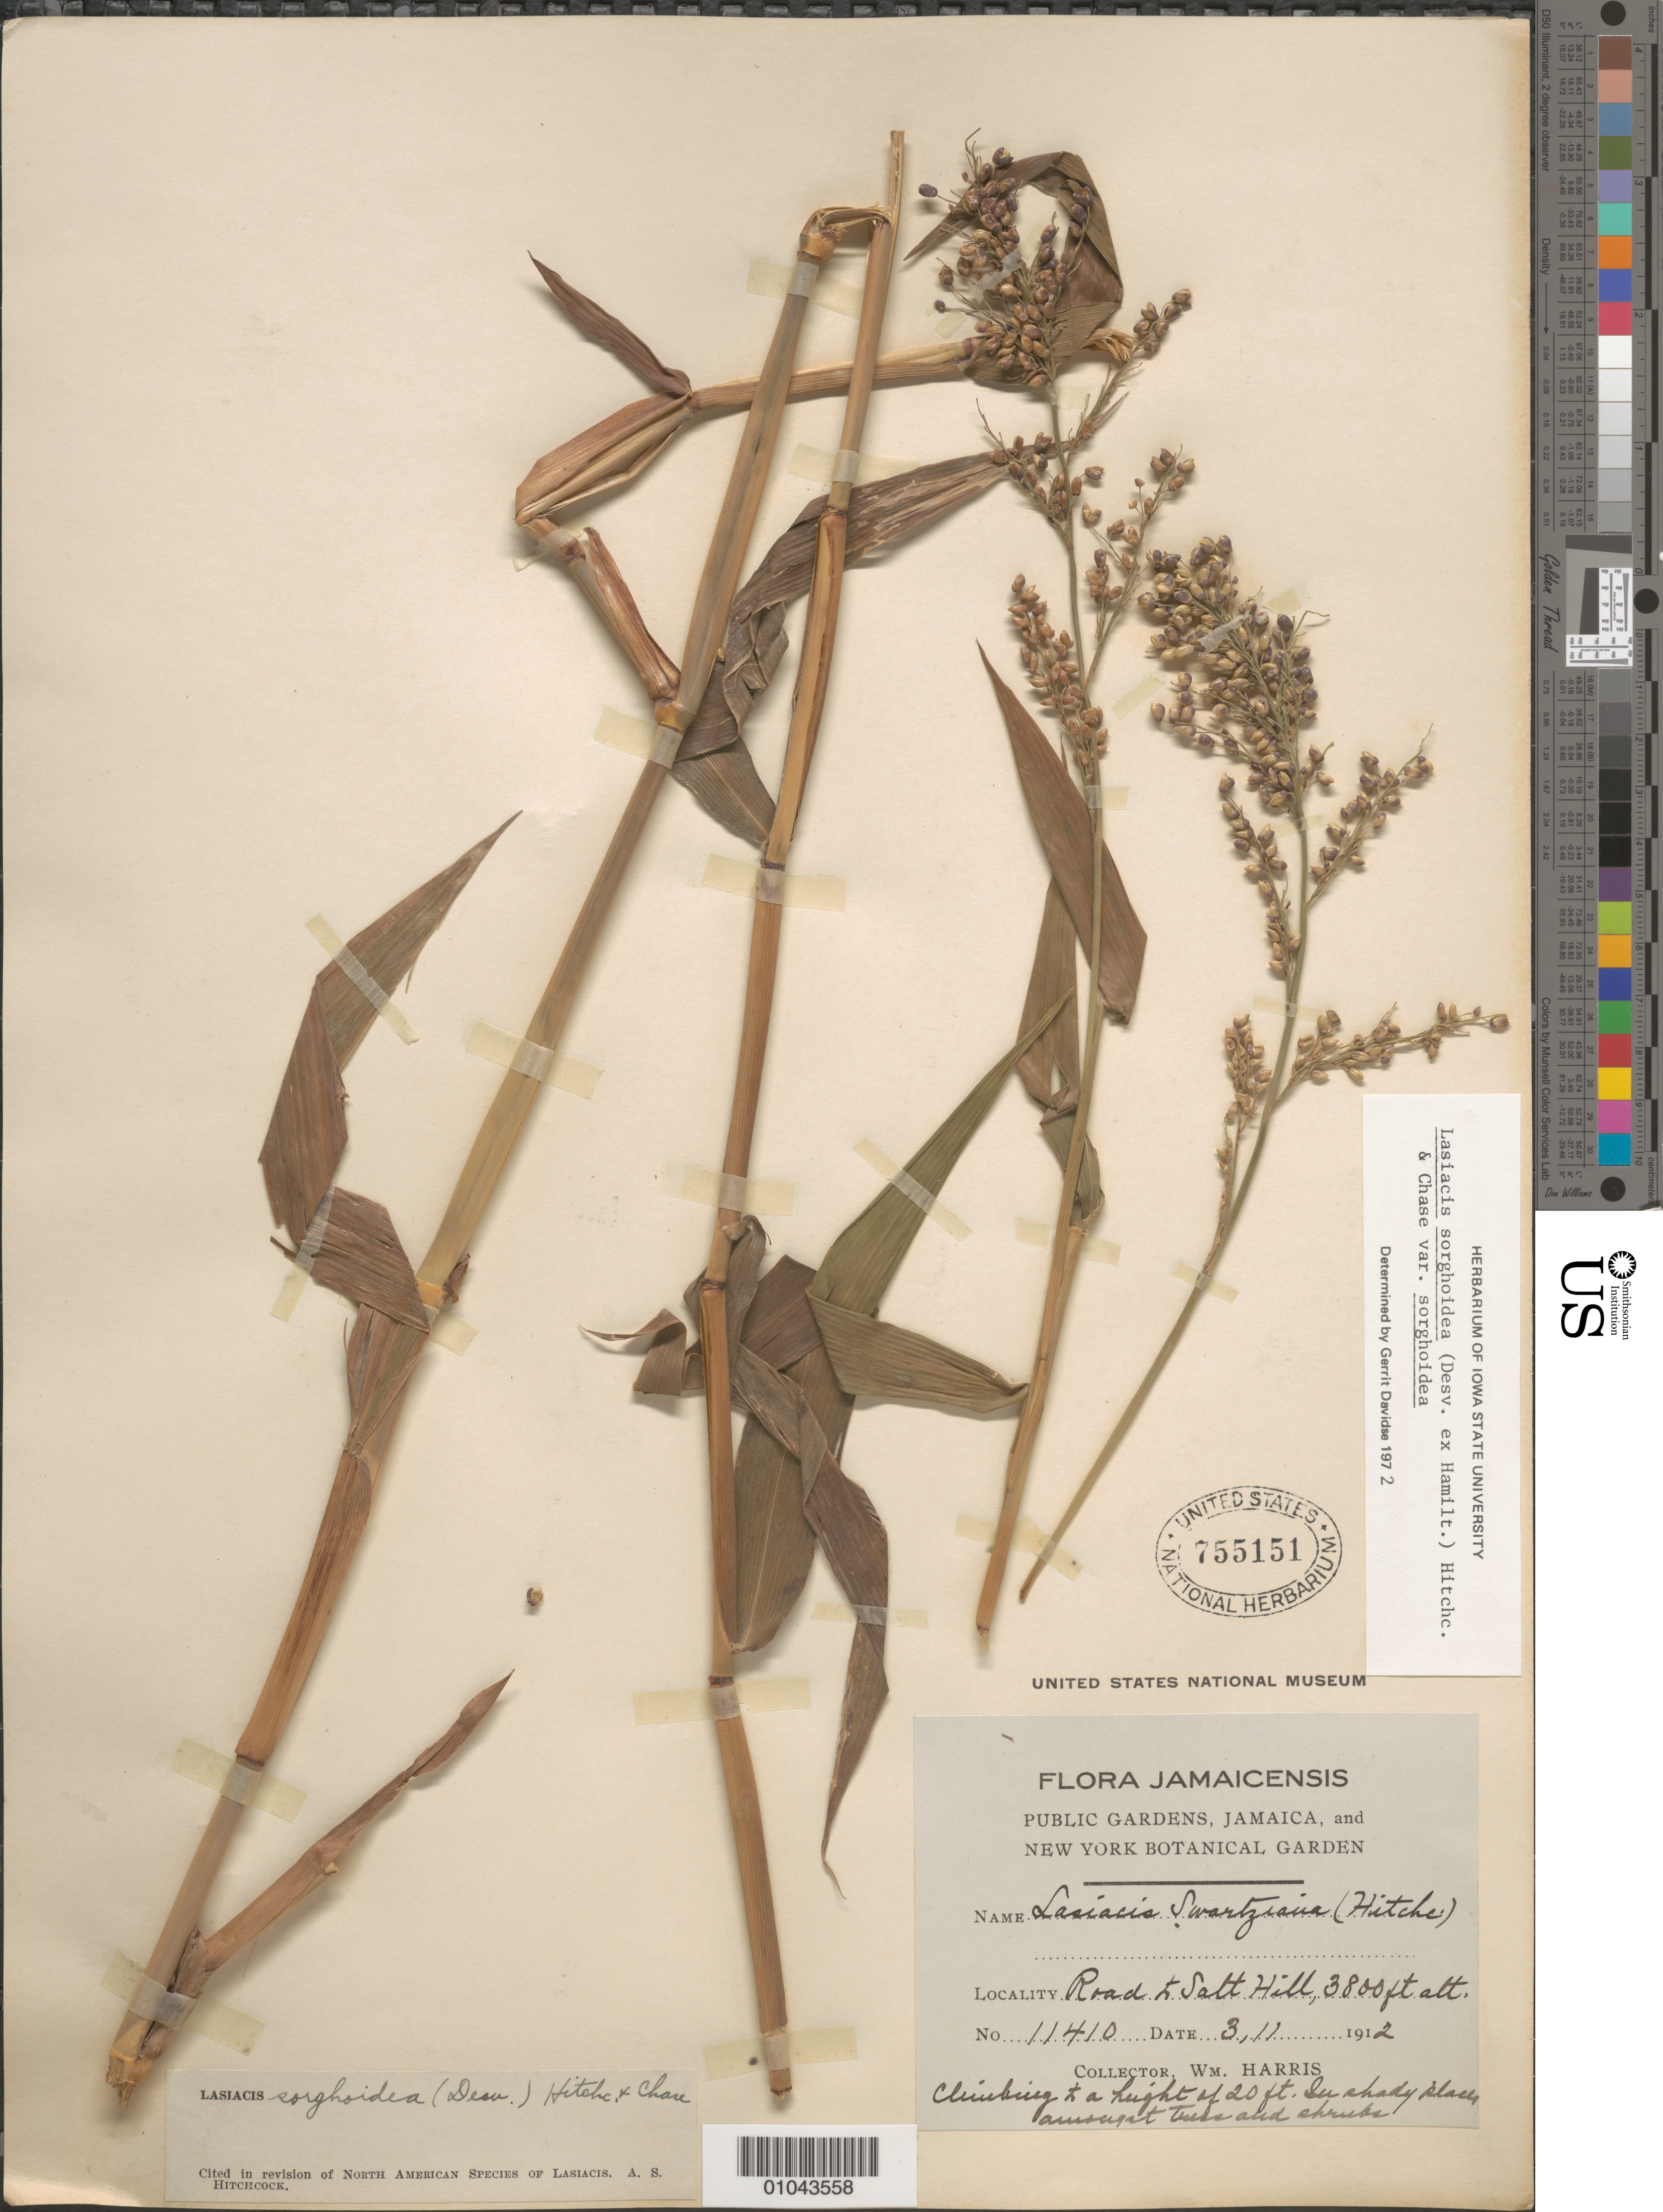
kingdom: Plantae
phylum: Tracheophyta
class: Liliopsida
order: Poales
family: Poaceae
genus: Lasiacis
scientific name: Lasiacis sorghoidea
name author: (Desv. ex Ham.) Hitchc. & Chase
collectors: W. Harris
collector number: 11410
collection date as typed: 03 Nov 1912 or 11 Mar 1912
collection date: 1912-03-11 or 1912-11-03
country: Jamaica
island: Jamaica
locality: Road n' Salt Hill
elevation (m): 1158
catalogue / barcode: US 755151